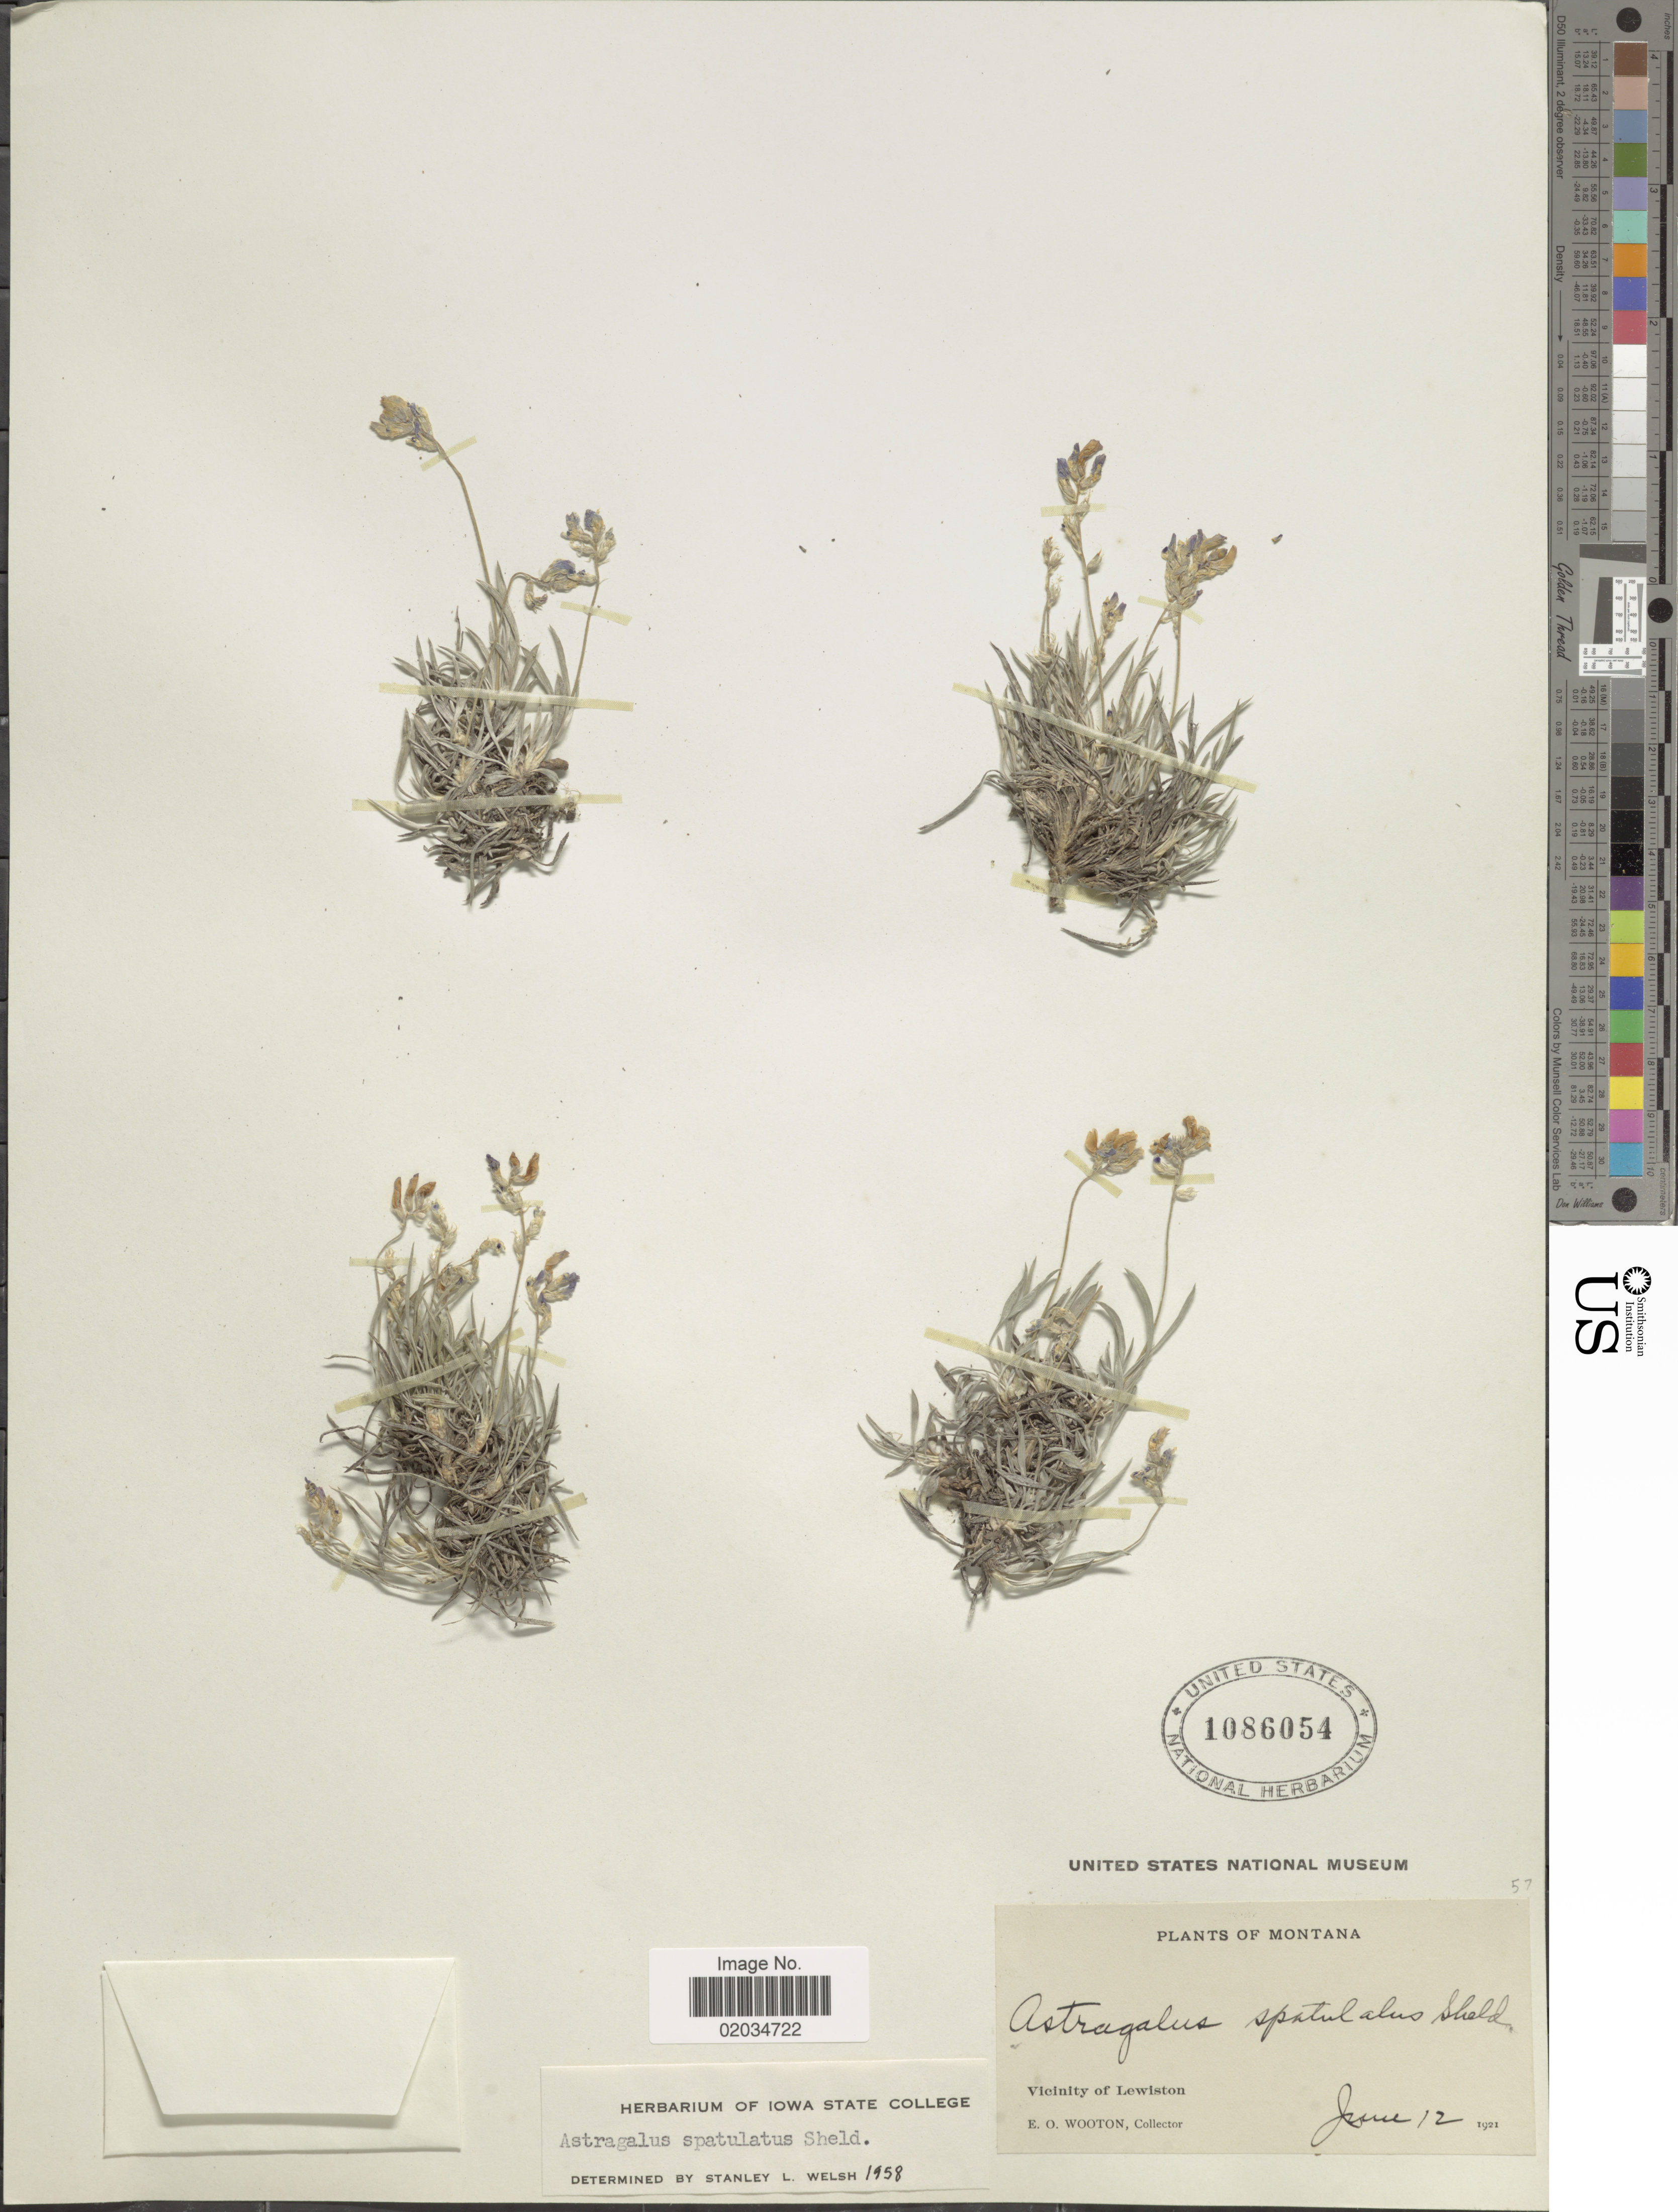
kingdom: Plantae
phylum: Tracheophyta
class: Magnoliopsida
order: Fabales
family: Fabaceae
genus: Astragalus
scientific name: Astragalus sparsiflorus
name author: A. Gray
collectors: E. O. Wooton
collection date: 1921-06-12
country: United States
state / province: Montana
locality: Vicinity of Lewiston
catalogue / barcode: US 1086054